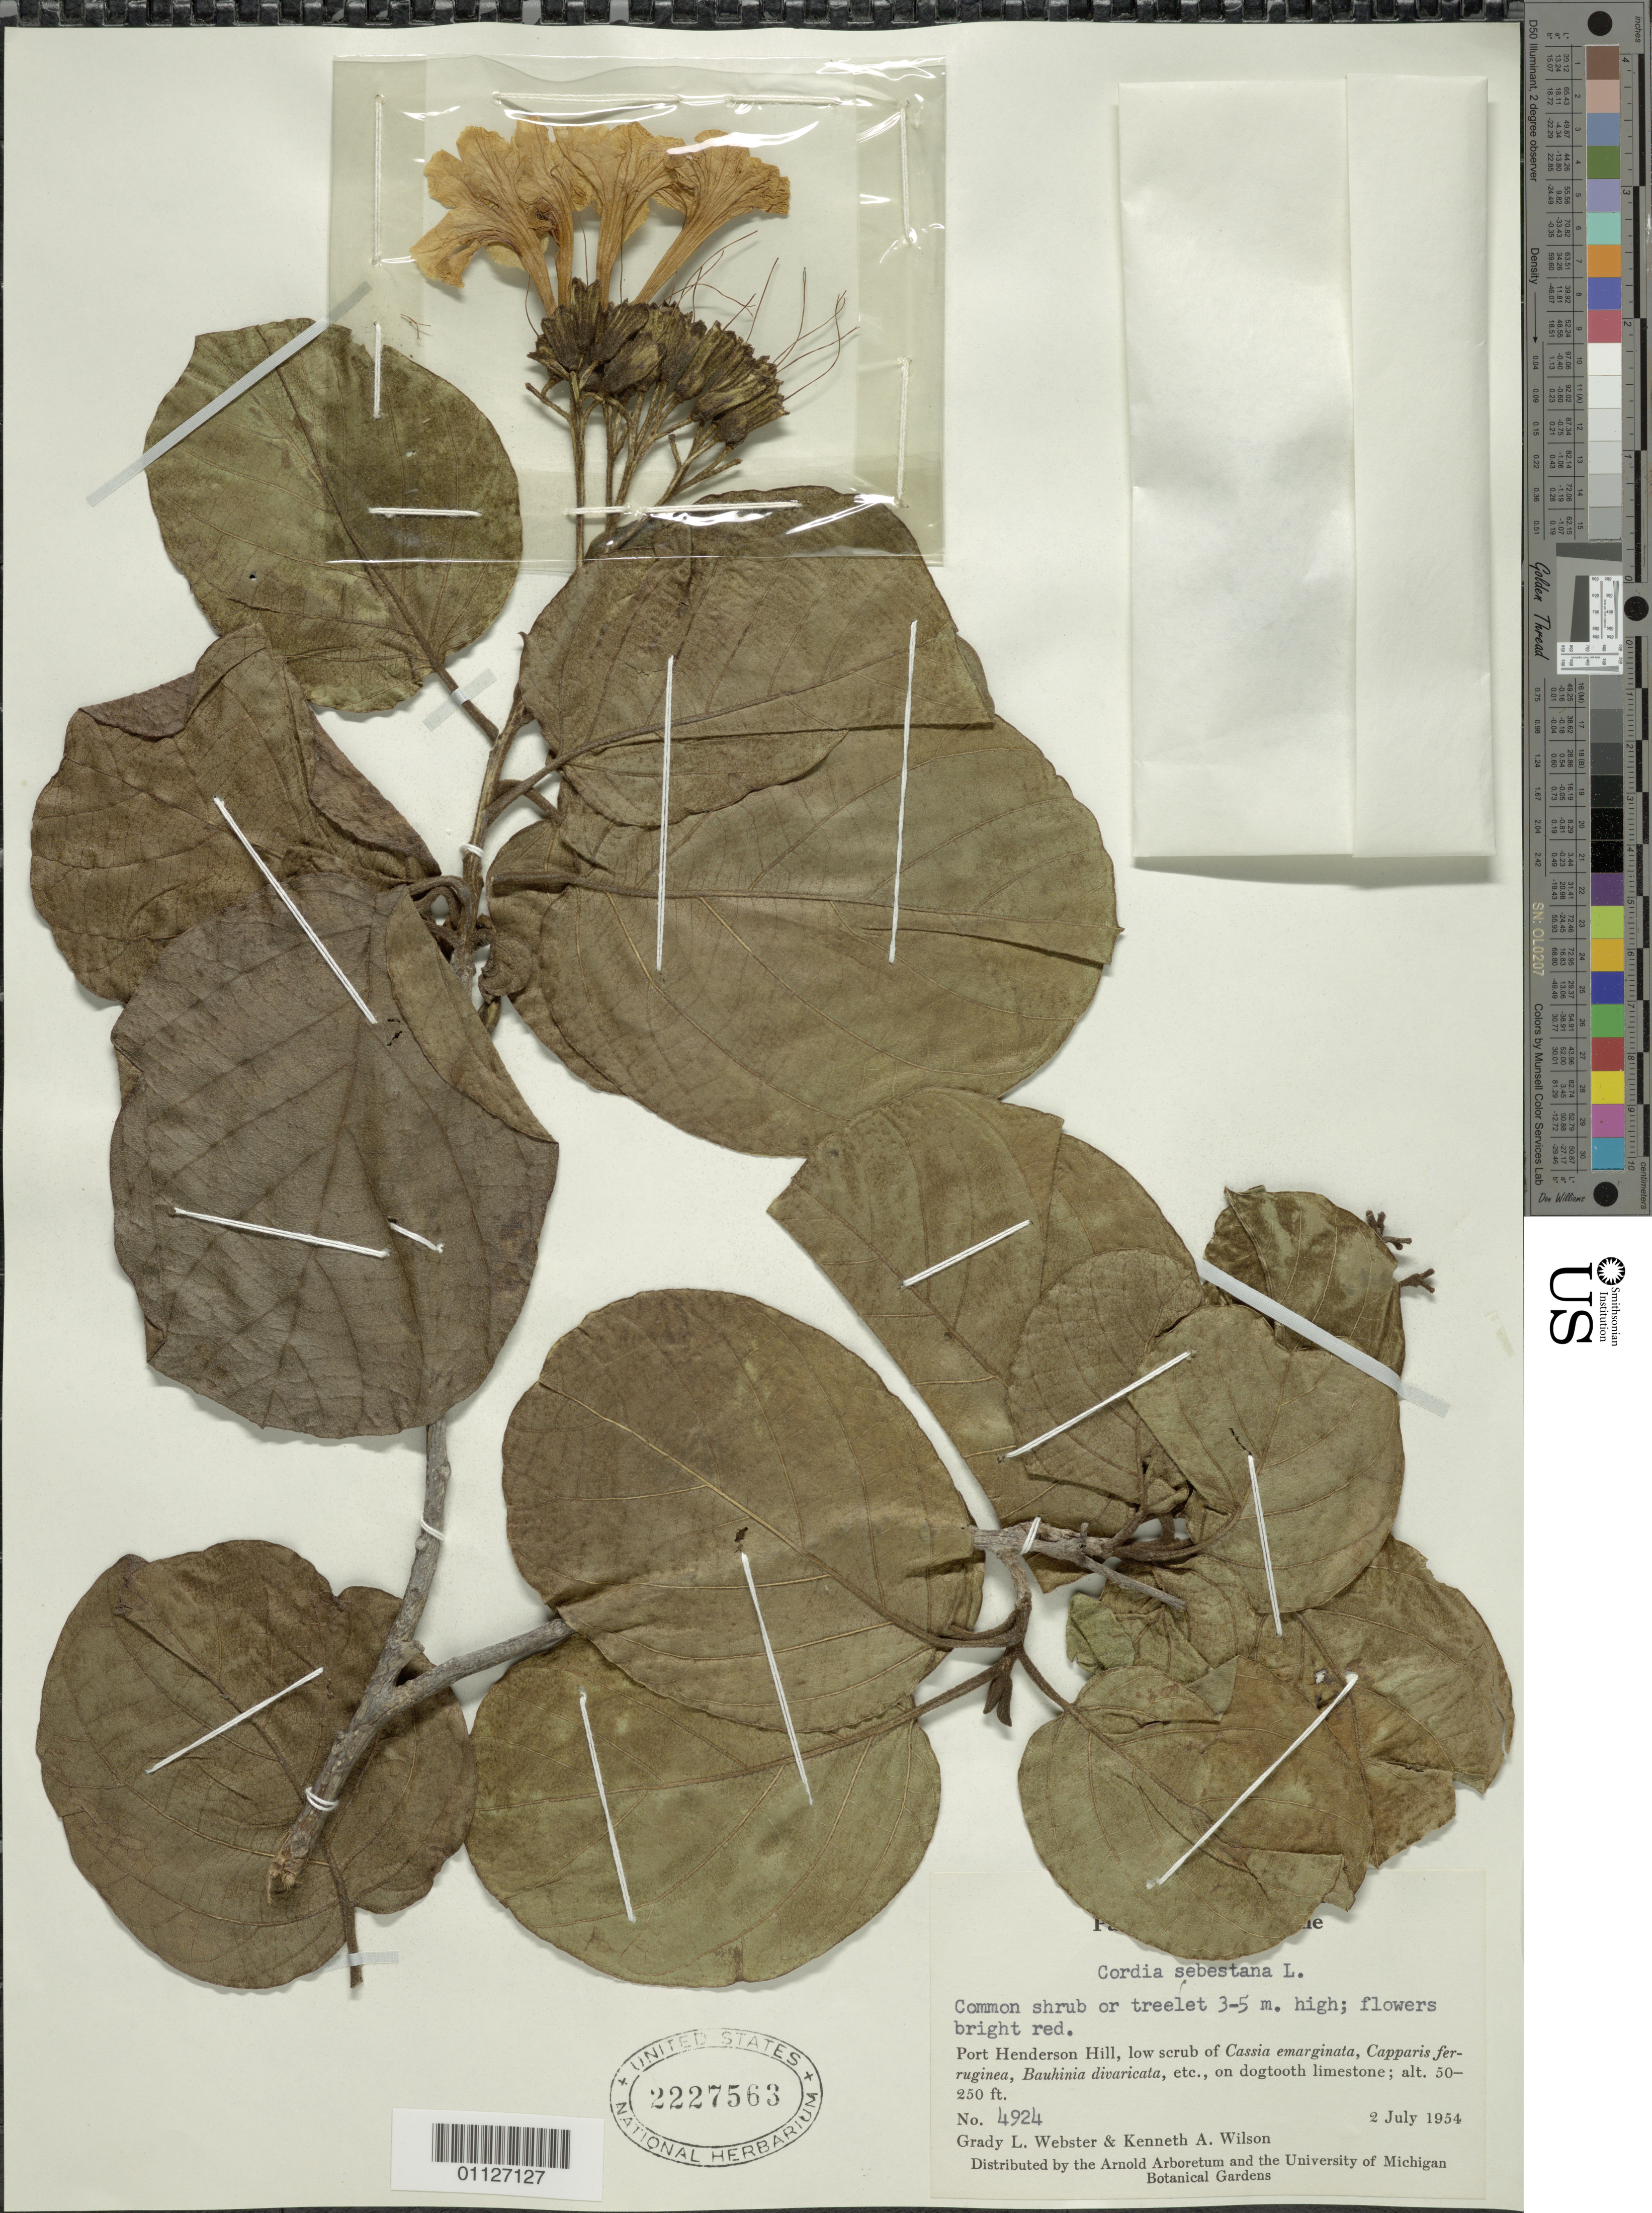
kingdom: Plantae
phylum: Tracheophyta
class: Magnoliopsida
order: Boraginales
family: Cordiaceae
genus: Cordia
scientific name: Cordia sebestena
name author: L.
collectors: G. L. Webster & K. A. Wilson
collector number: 4924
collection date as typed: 02 Jul 1954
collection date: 1954-07-02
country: Jamaica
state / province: Saint Catherine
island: Jamaica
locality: Port Henderson Hill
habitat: low scrub of Cassia emarginata, Capparis, ferruginea, Bauhinia divaricata, etc., on dogtooth limestone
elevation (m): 15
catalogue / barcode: US 2227563